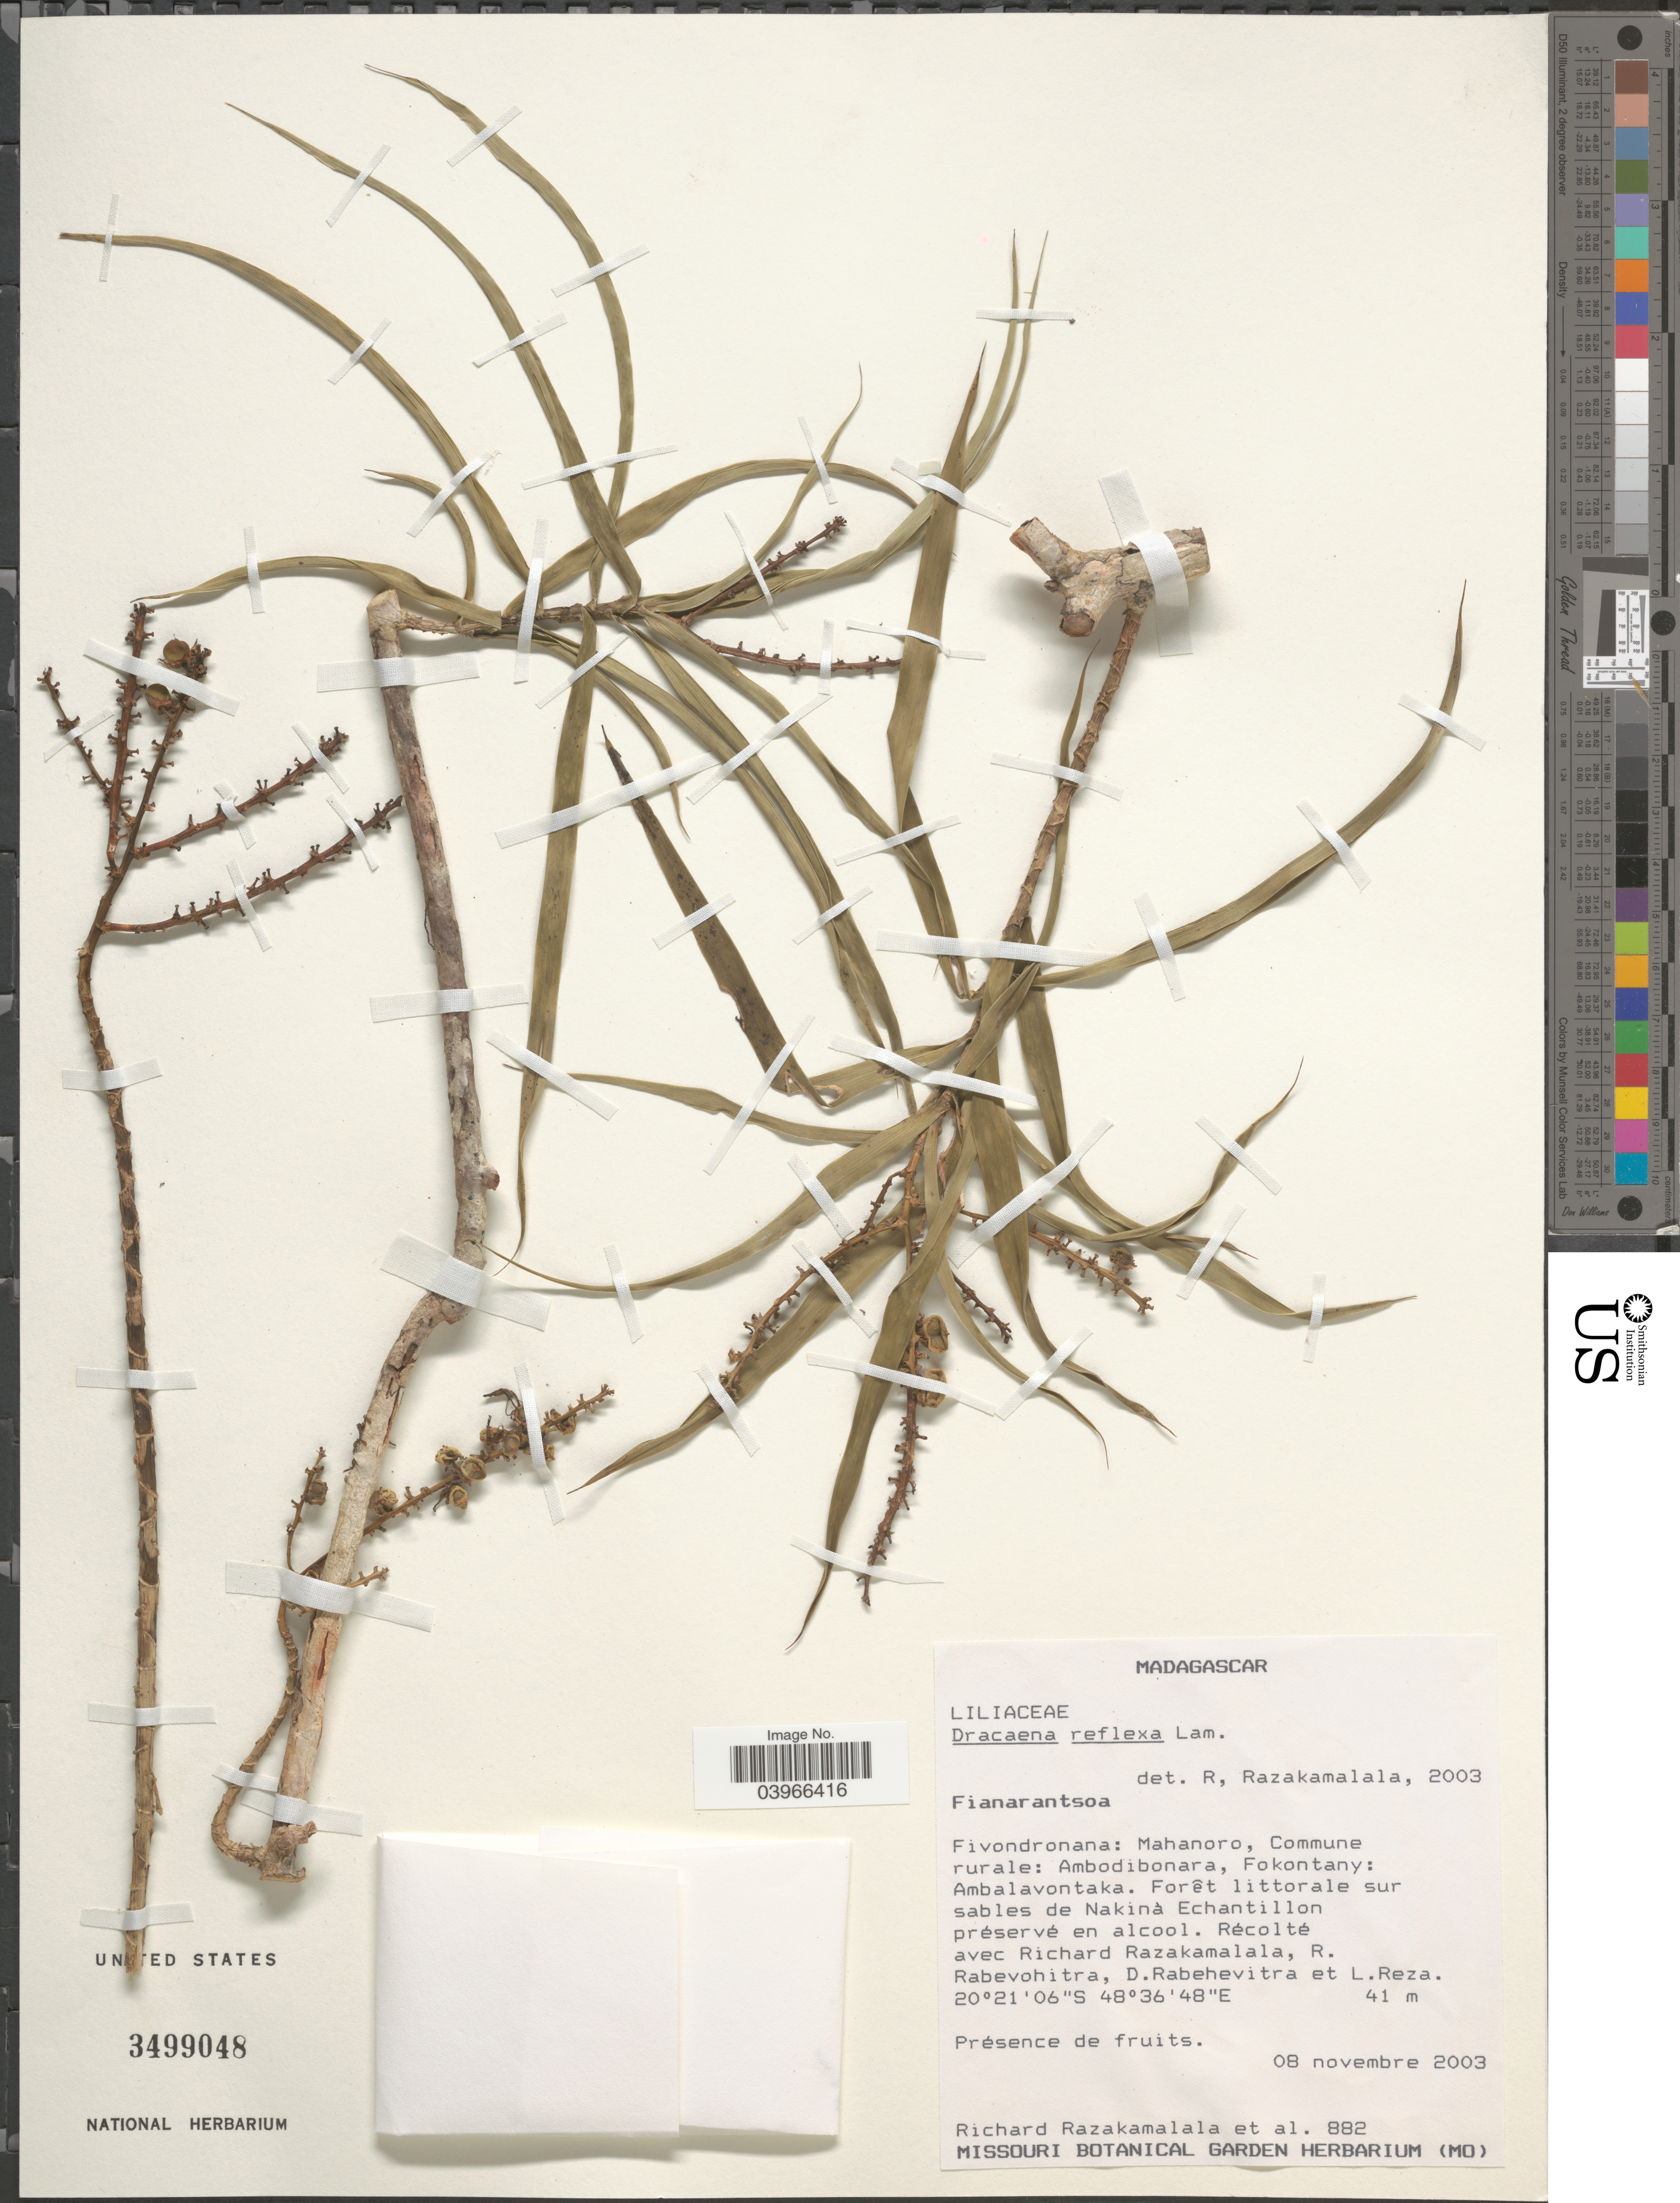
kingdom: Plantae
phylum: Tracheophyta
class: Liliopsida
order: Asparagales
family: Asparagaceae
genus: Dracaena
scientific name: Dracaena reflexa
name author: Lam.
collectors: R. Razakamalala, R. Rabevohitra, D. Rabehevitra & L. Reza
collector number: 882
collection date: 2003-11-08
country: Madagascar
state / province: Atsinanana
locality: Fivondronana: Mahanoro, Commune rurale: Ambodibonara, Fokontany: Ambalavontaka. Forêt littorale sur sables de Nakinà Echantillon préservé en alcool.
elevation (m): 41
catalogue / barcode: US 3499048